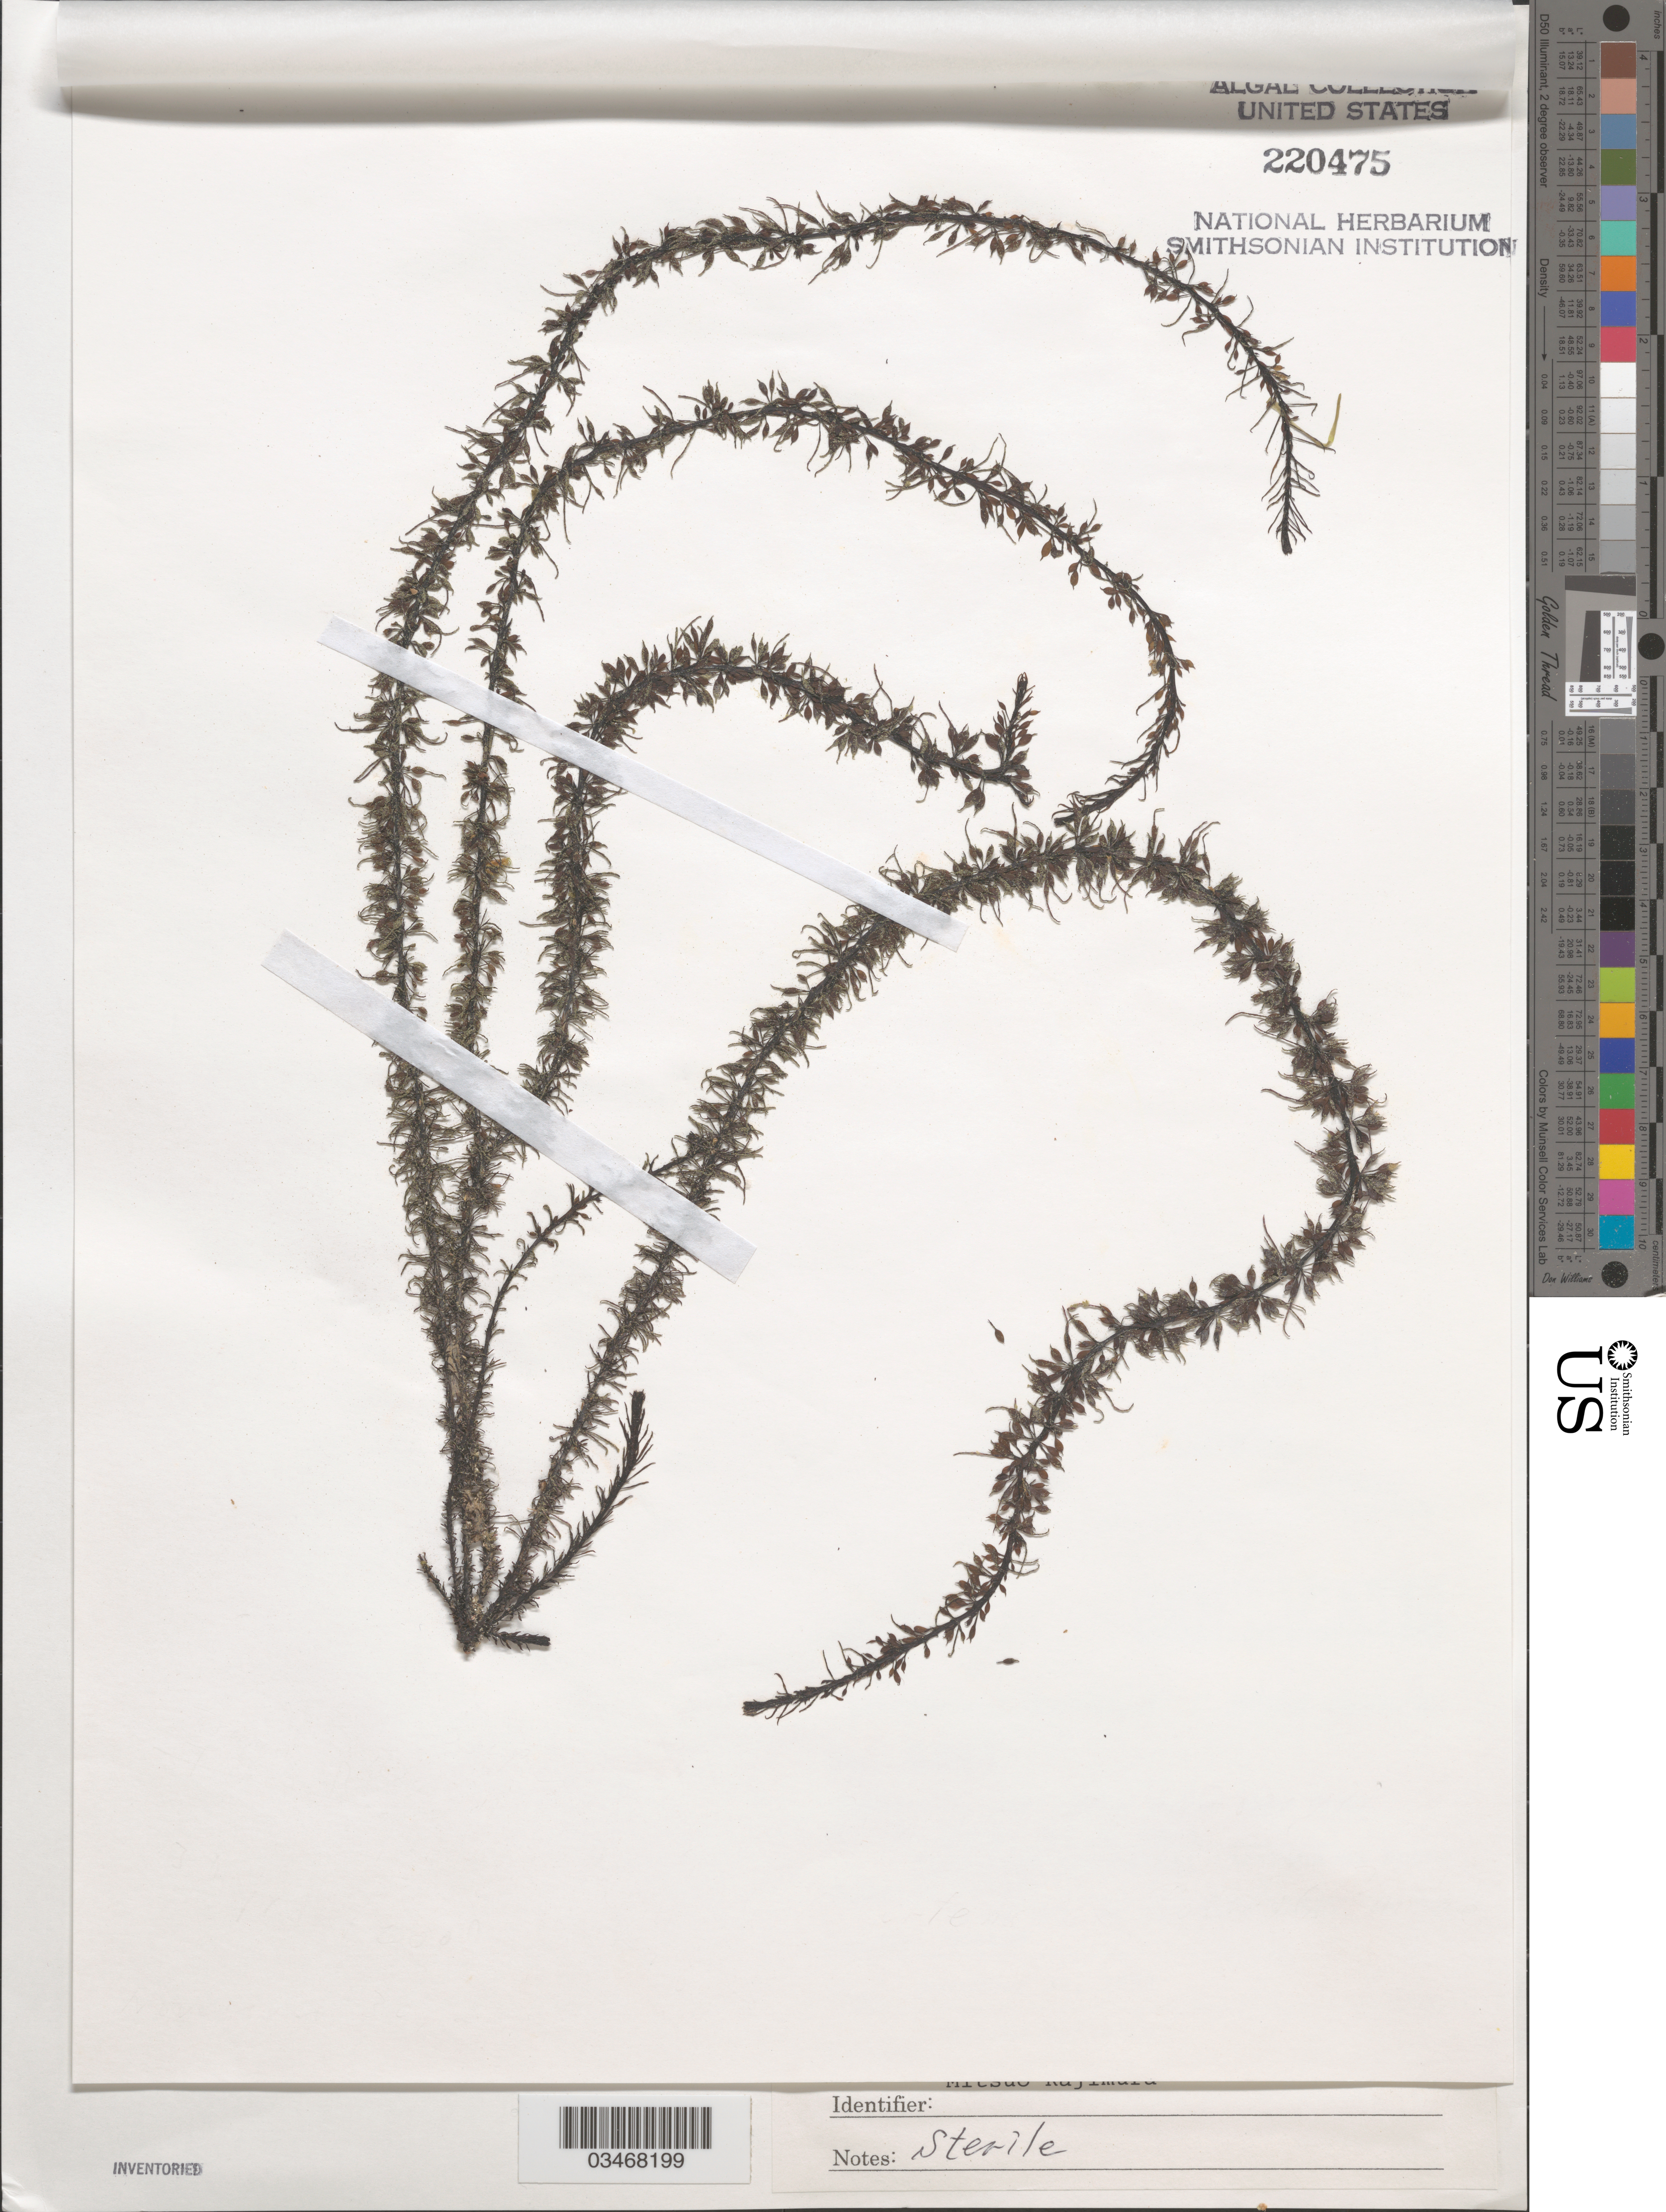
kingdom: Chromista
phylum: Ochrophyta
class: Phaeophyceae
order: Fucales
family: Sargassaceae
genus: Sargassum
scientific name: Sargassum thunbergii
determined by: Kajimura, Mitsuo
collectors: M. Kajimura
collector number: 3548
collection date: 2007-11-30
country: Japan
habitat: At low tide level on rocky bottom.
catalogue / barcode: US 220475